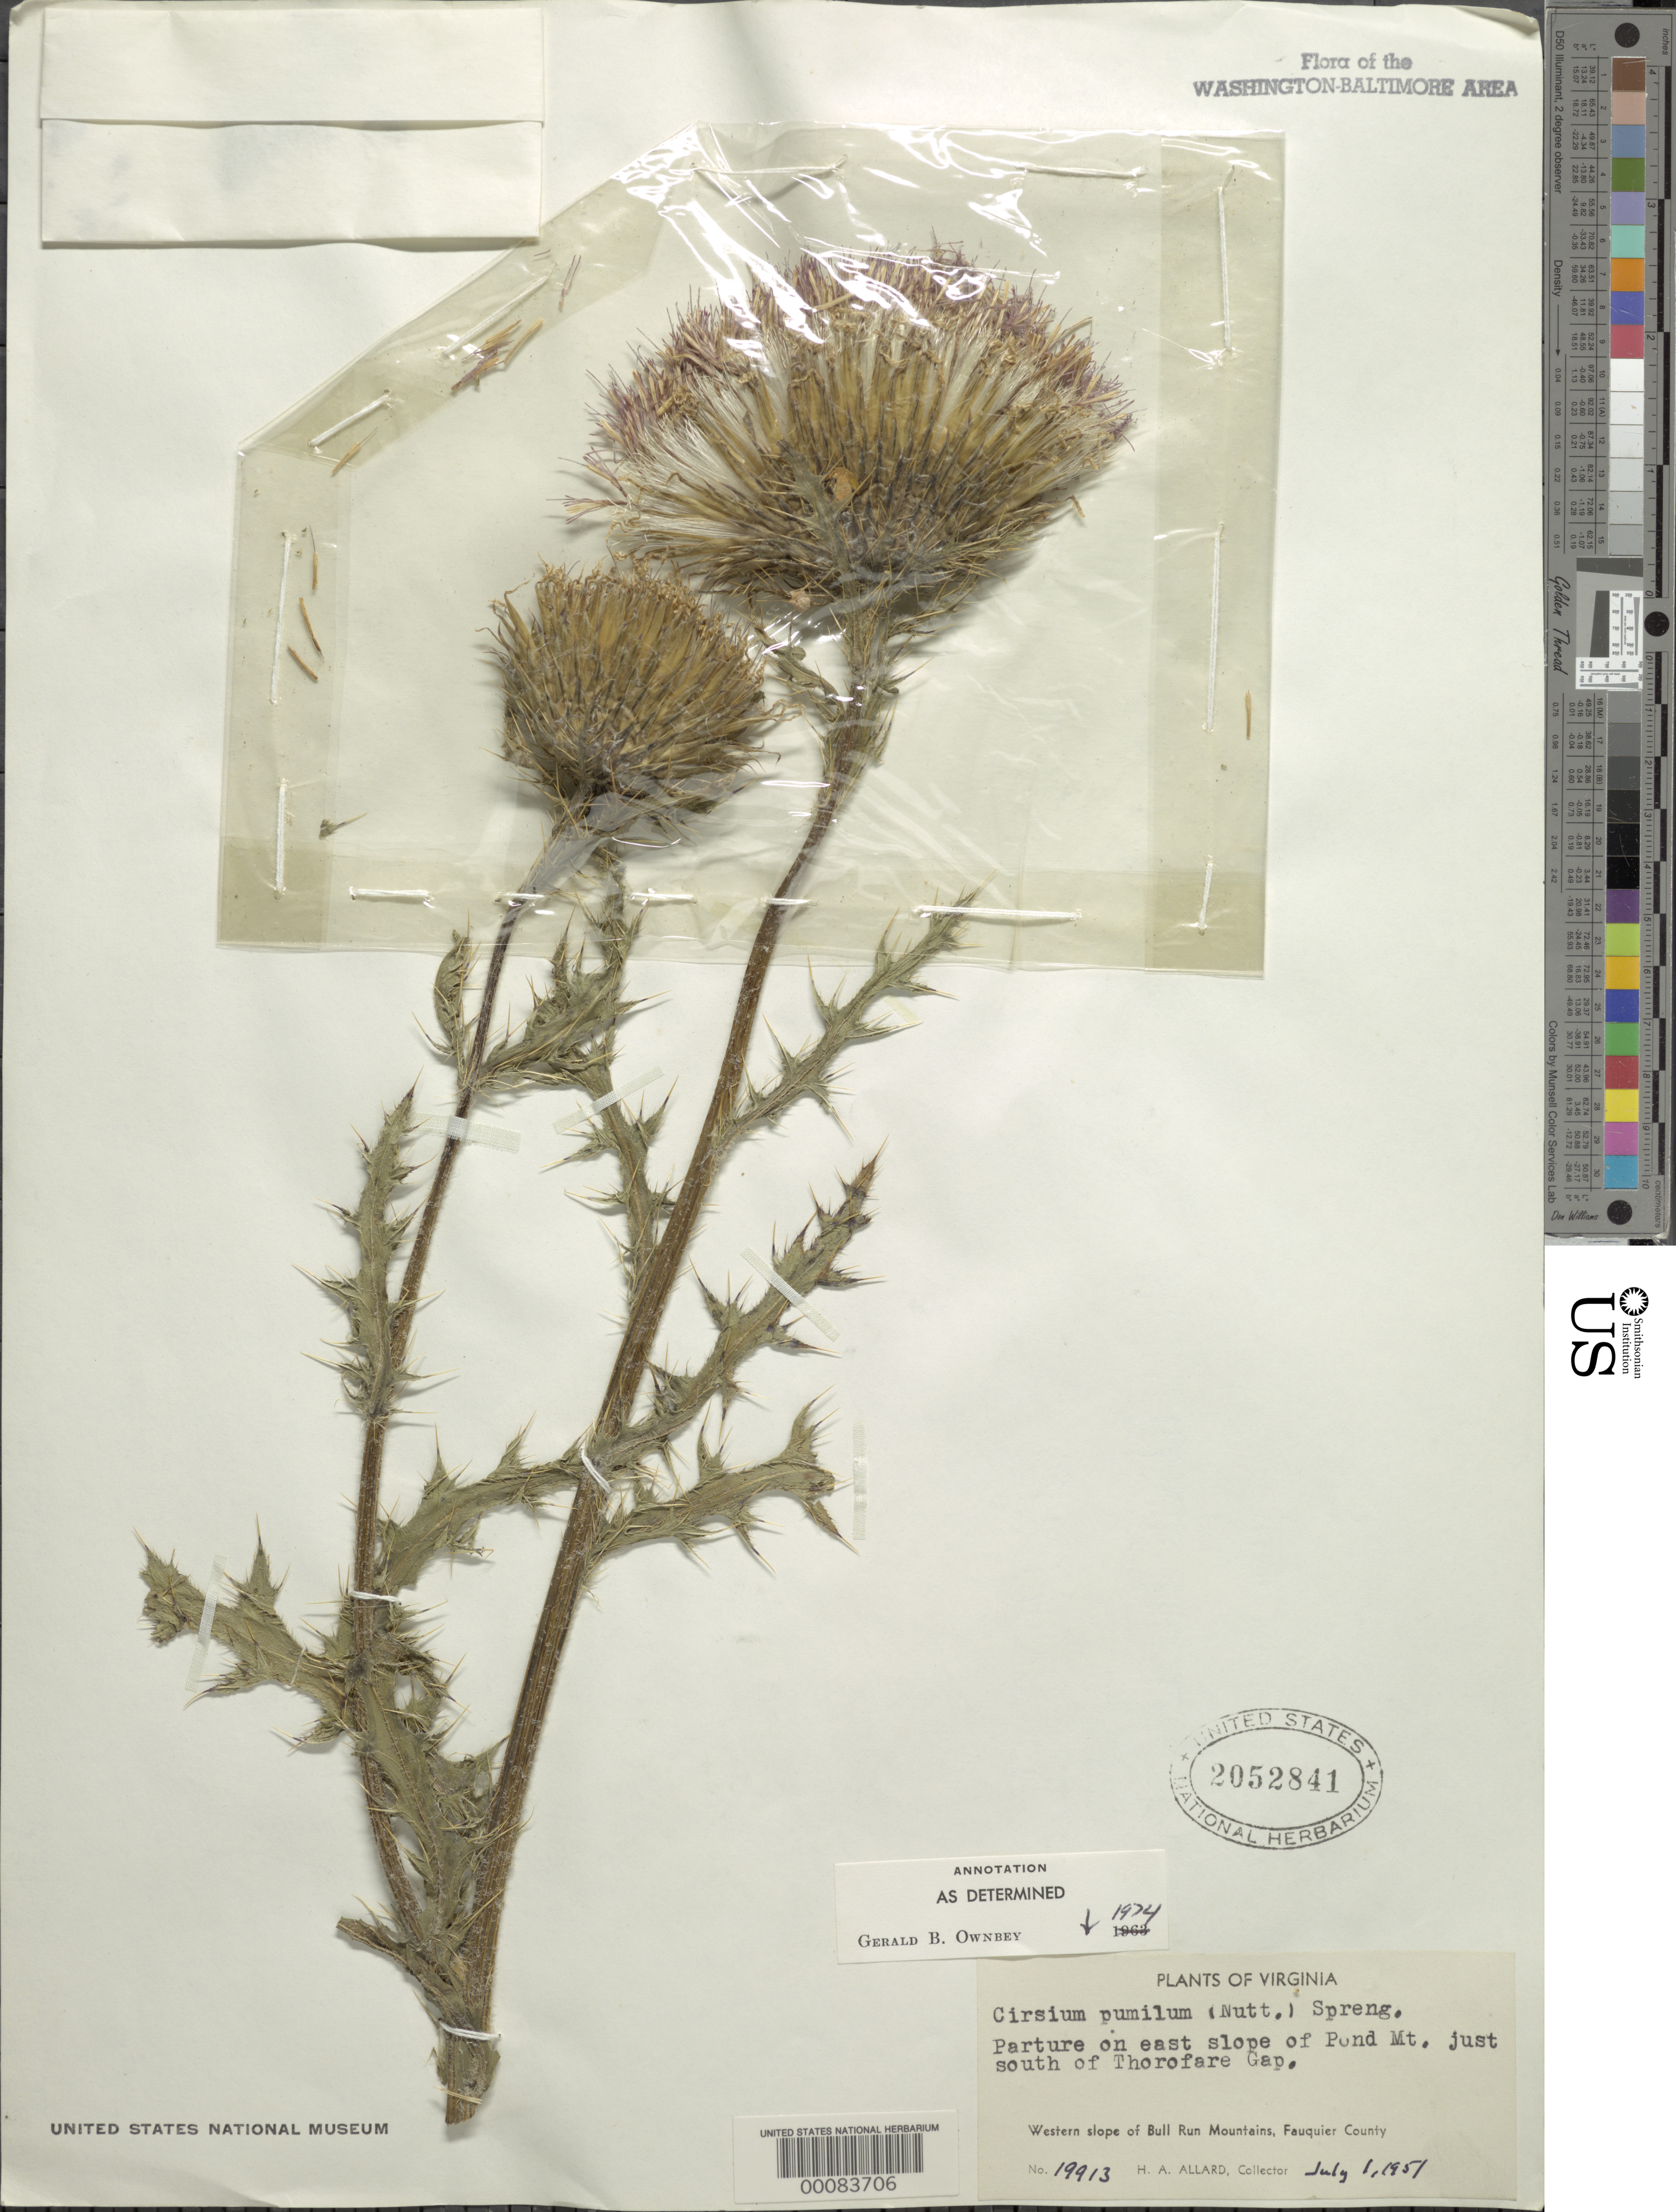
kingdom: Plantae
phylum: Tracheophyta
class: Magnoliopsida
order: Asterales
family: Asteraceae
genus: Cirsium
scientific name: Cirsium pumilum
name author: (Nutt.) Spreng.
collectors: H. A. Allard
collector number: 19913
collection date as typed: -1 Jul 1951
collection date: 1951-07-01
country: United States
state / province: Virginia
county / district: Fauquier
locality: South of Thorofare Gap Pond Mountain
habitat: Pasture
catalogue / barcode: US 2052841